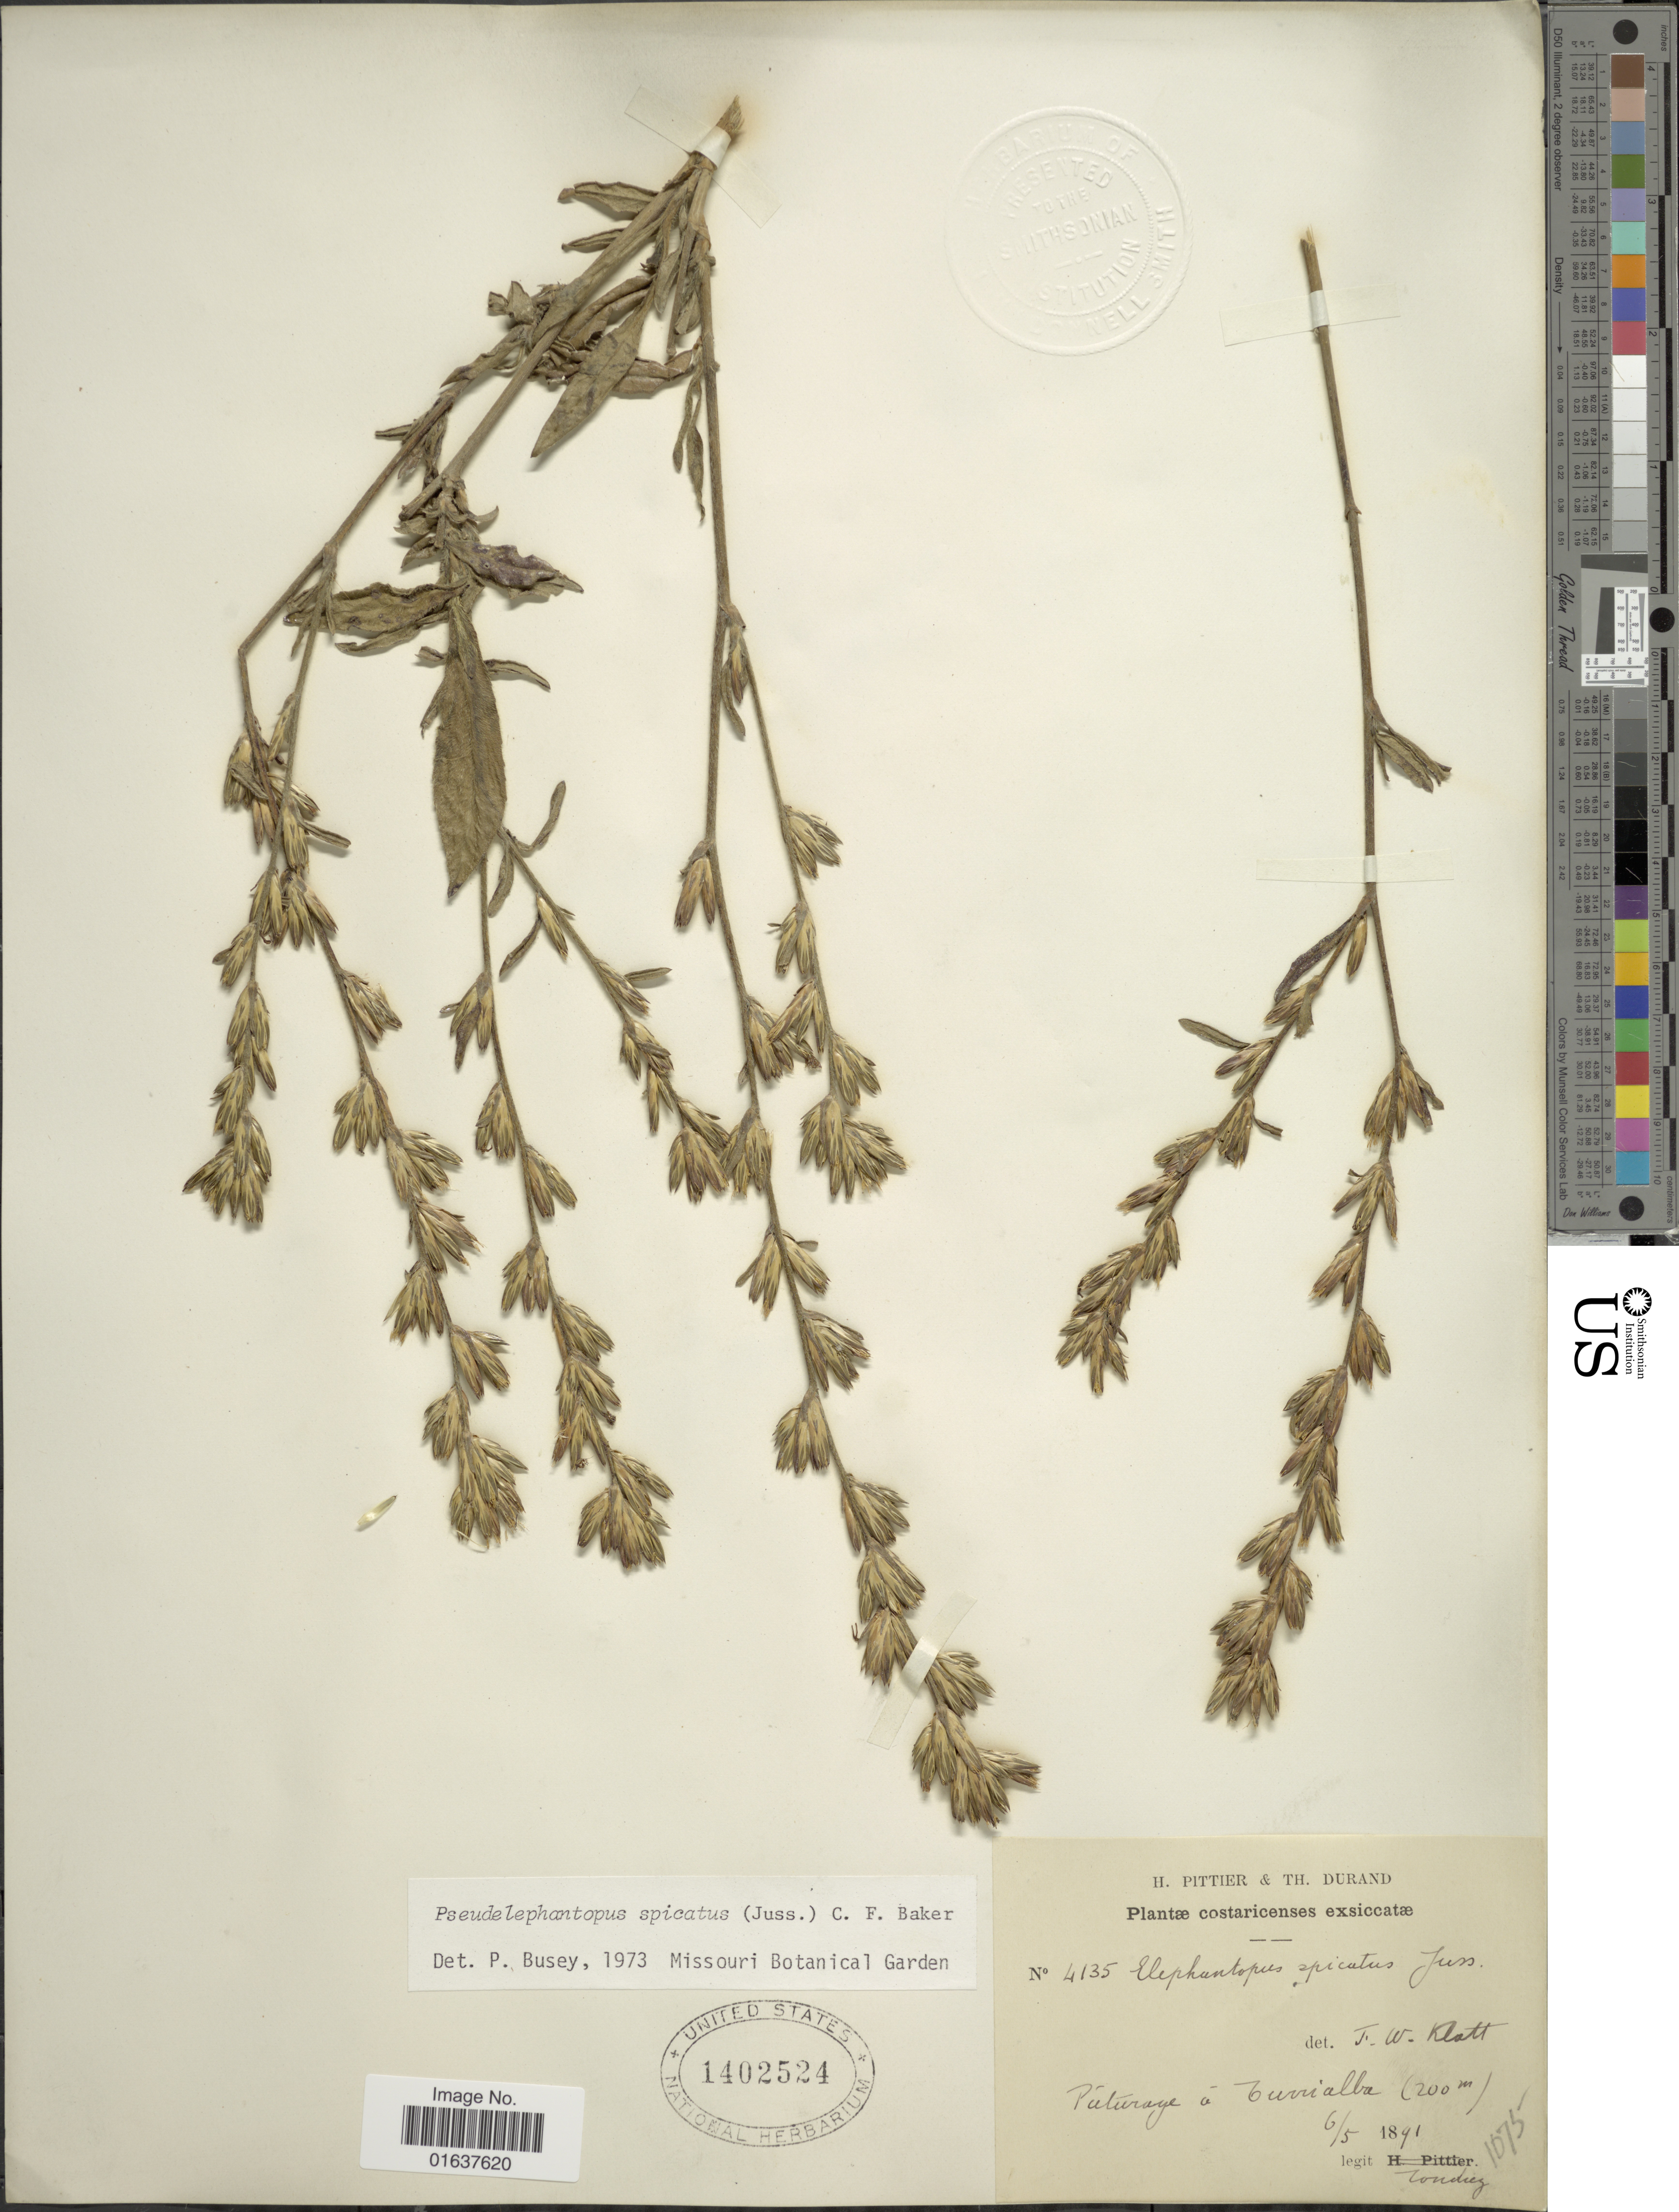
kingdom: Plantae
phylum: Tracheophyta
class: Magnoliopsida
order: Asterales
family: Asteraceae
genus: Pseudelephantopus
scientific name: Pseudelephantopus spicatus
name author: (Juss. ex Aubl.) C.F. Baker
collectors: A. Tonduz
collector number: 4135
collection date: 1891-05-06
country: Costa Rica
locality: Paturage a Turrialba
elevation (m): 200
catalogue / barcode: US 1402524